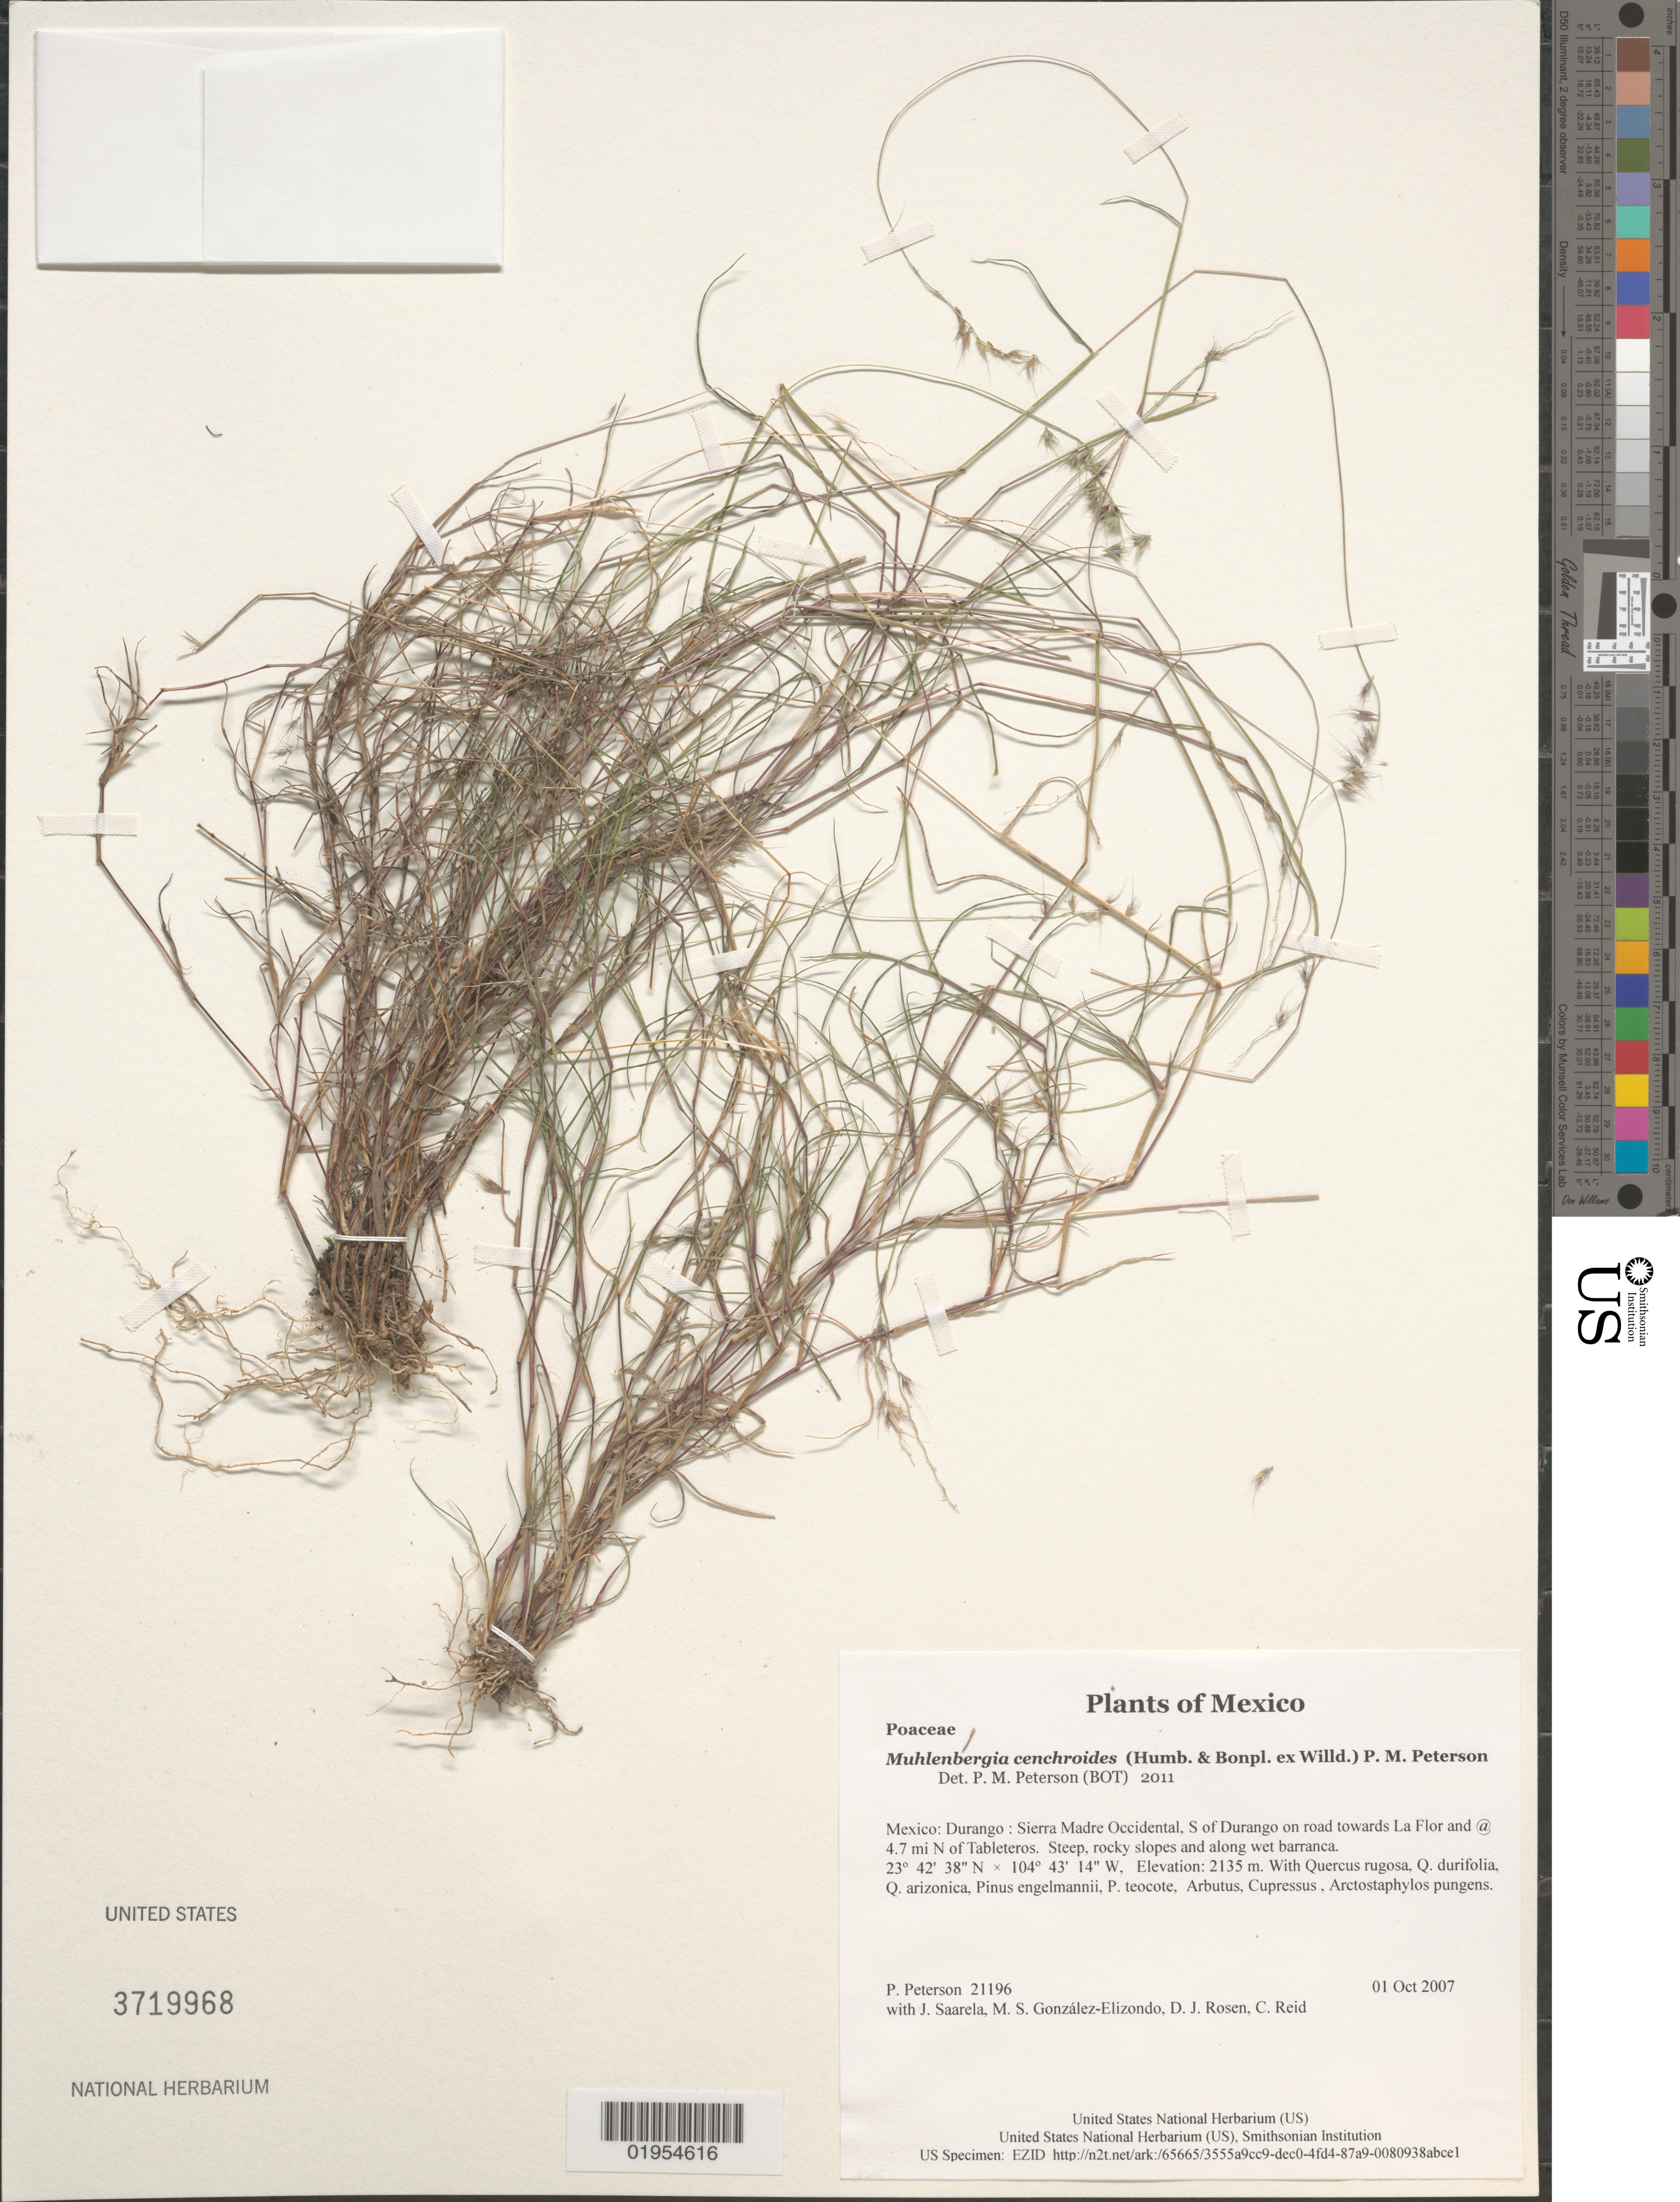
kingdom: Plantae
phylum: Tracheophyta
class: Liliopsida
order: Poales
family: Poaceae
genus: Muhlenbergia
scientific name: Muhlenbergia cenchroides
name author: (Humb. & Bonpl. ex Willd.) P.M. Peterson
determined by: Peterson, Paul M., (BOT), Smithsonian Institution - National Museum of Natural History (UNITED STATES)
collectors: P. M. Peterson, J. Saarela, M. S. González-Elizondo, D. J. Rosen & C. Reid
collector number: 21196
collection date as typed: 01 Oct 2007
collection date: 2007-10-01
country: Mexico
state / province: Durango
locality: Sierra Madre Occidental, S of Durango on road towards La Flor and @ 4.7 mi N of Tableteros. Steep, rocky slopes and along wet barranca.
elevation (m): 2135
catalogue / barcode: US 3719968